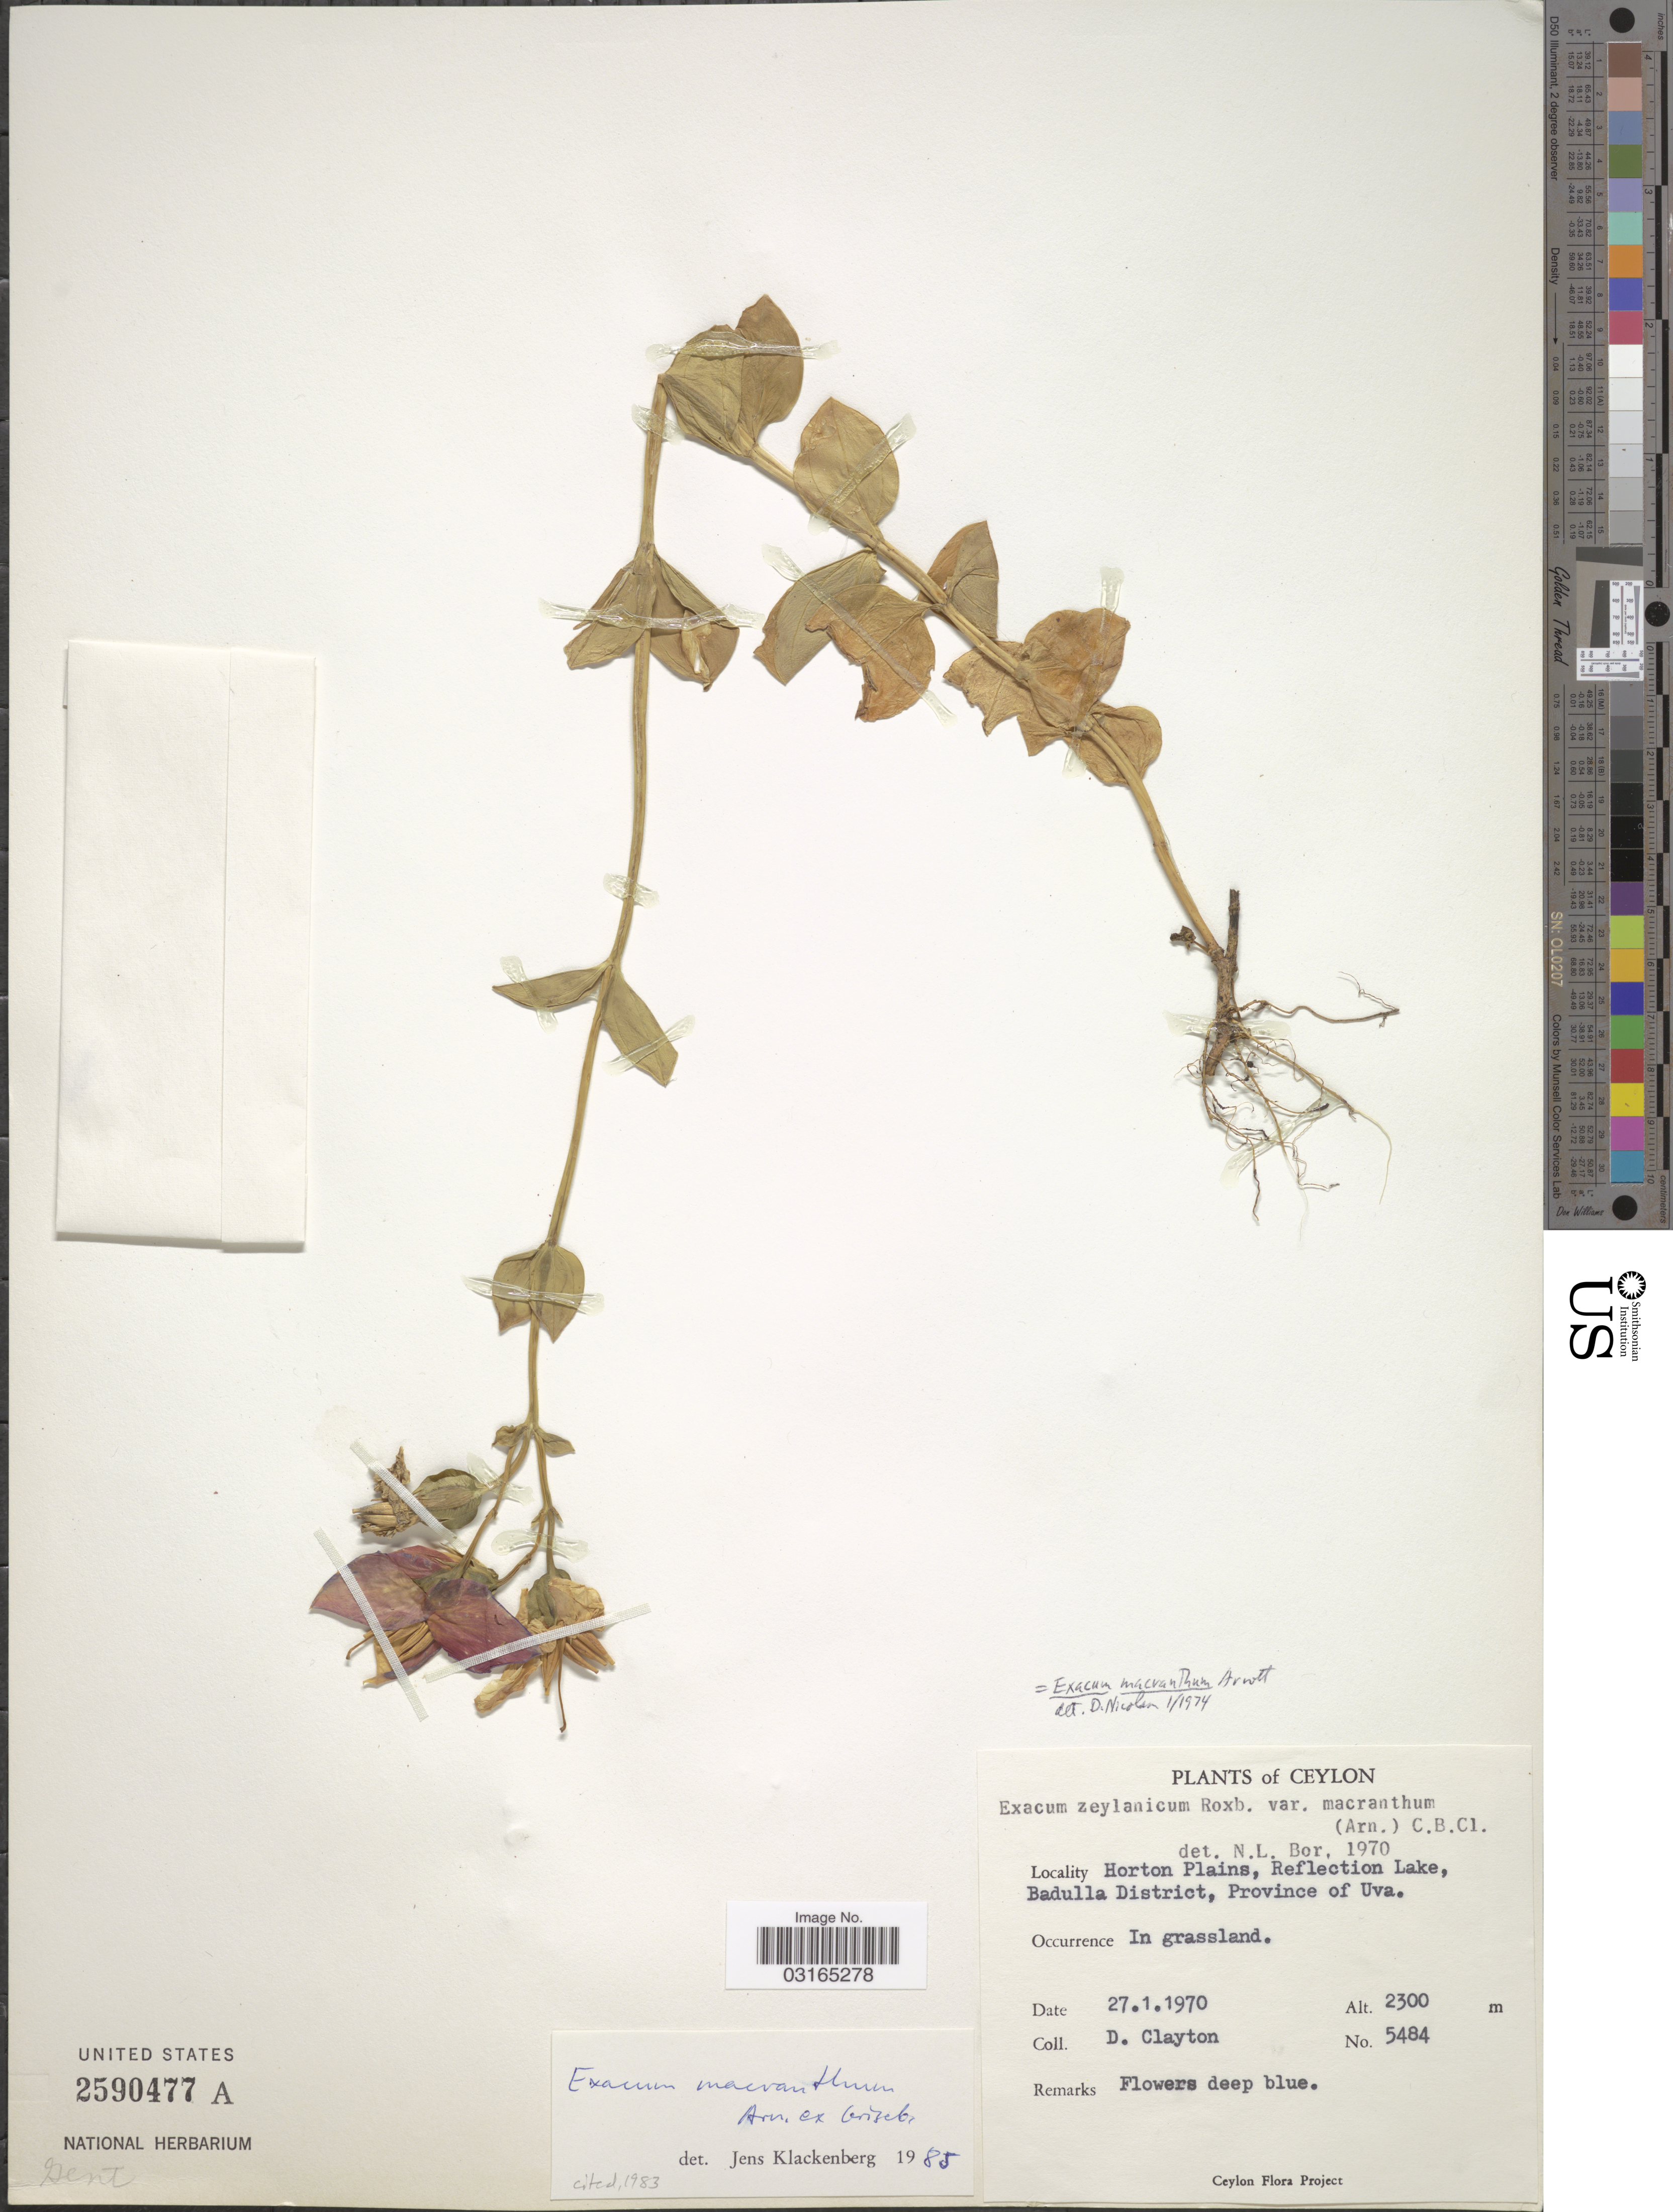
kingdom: Plantae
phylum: Tracheophyta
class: Magnoliopsida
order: Gentianales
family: Gentianaceae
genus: Exacum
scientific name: Exacum macranthum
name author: Arn. ex Griseb.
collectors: D. Clayton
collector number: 5484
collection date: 1970-01-27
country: Sri Lanka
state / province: Uva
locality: Ceylon. Horton Plains, Reflection Lake, Badulla District.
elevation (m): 2300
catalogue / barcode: US 2590477A